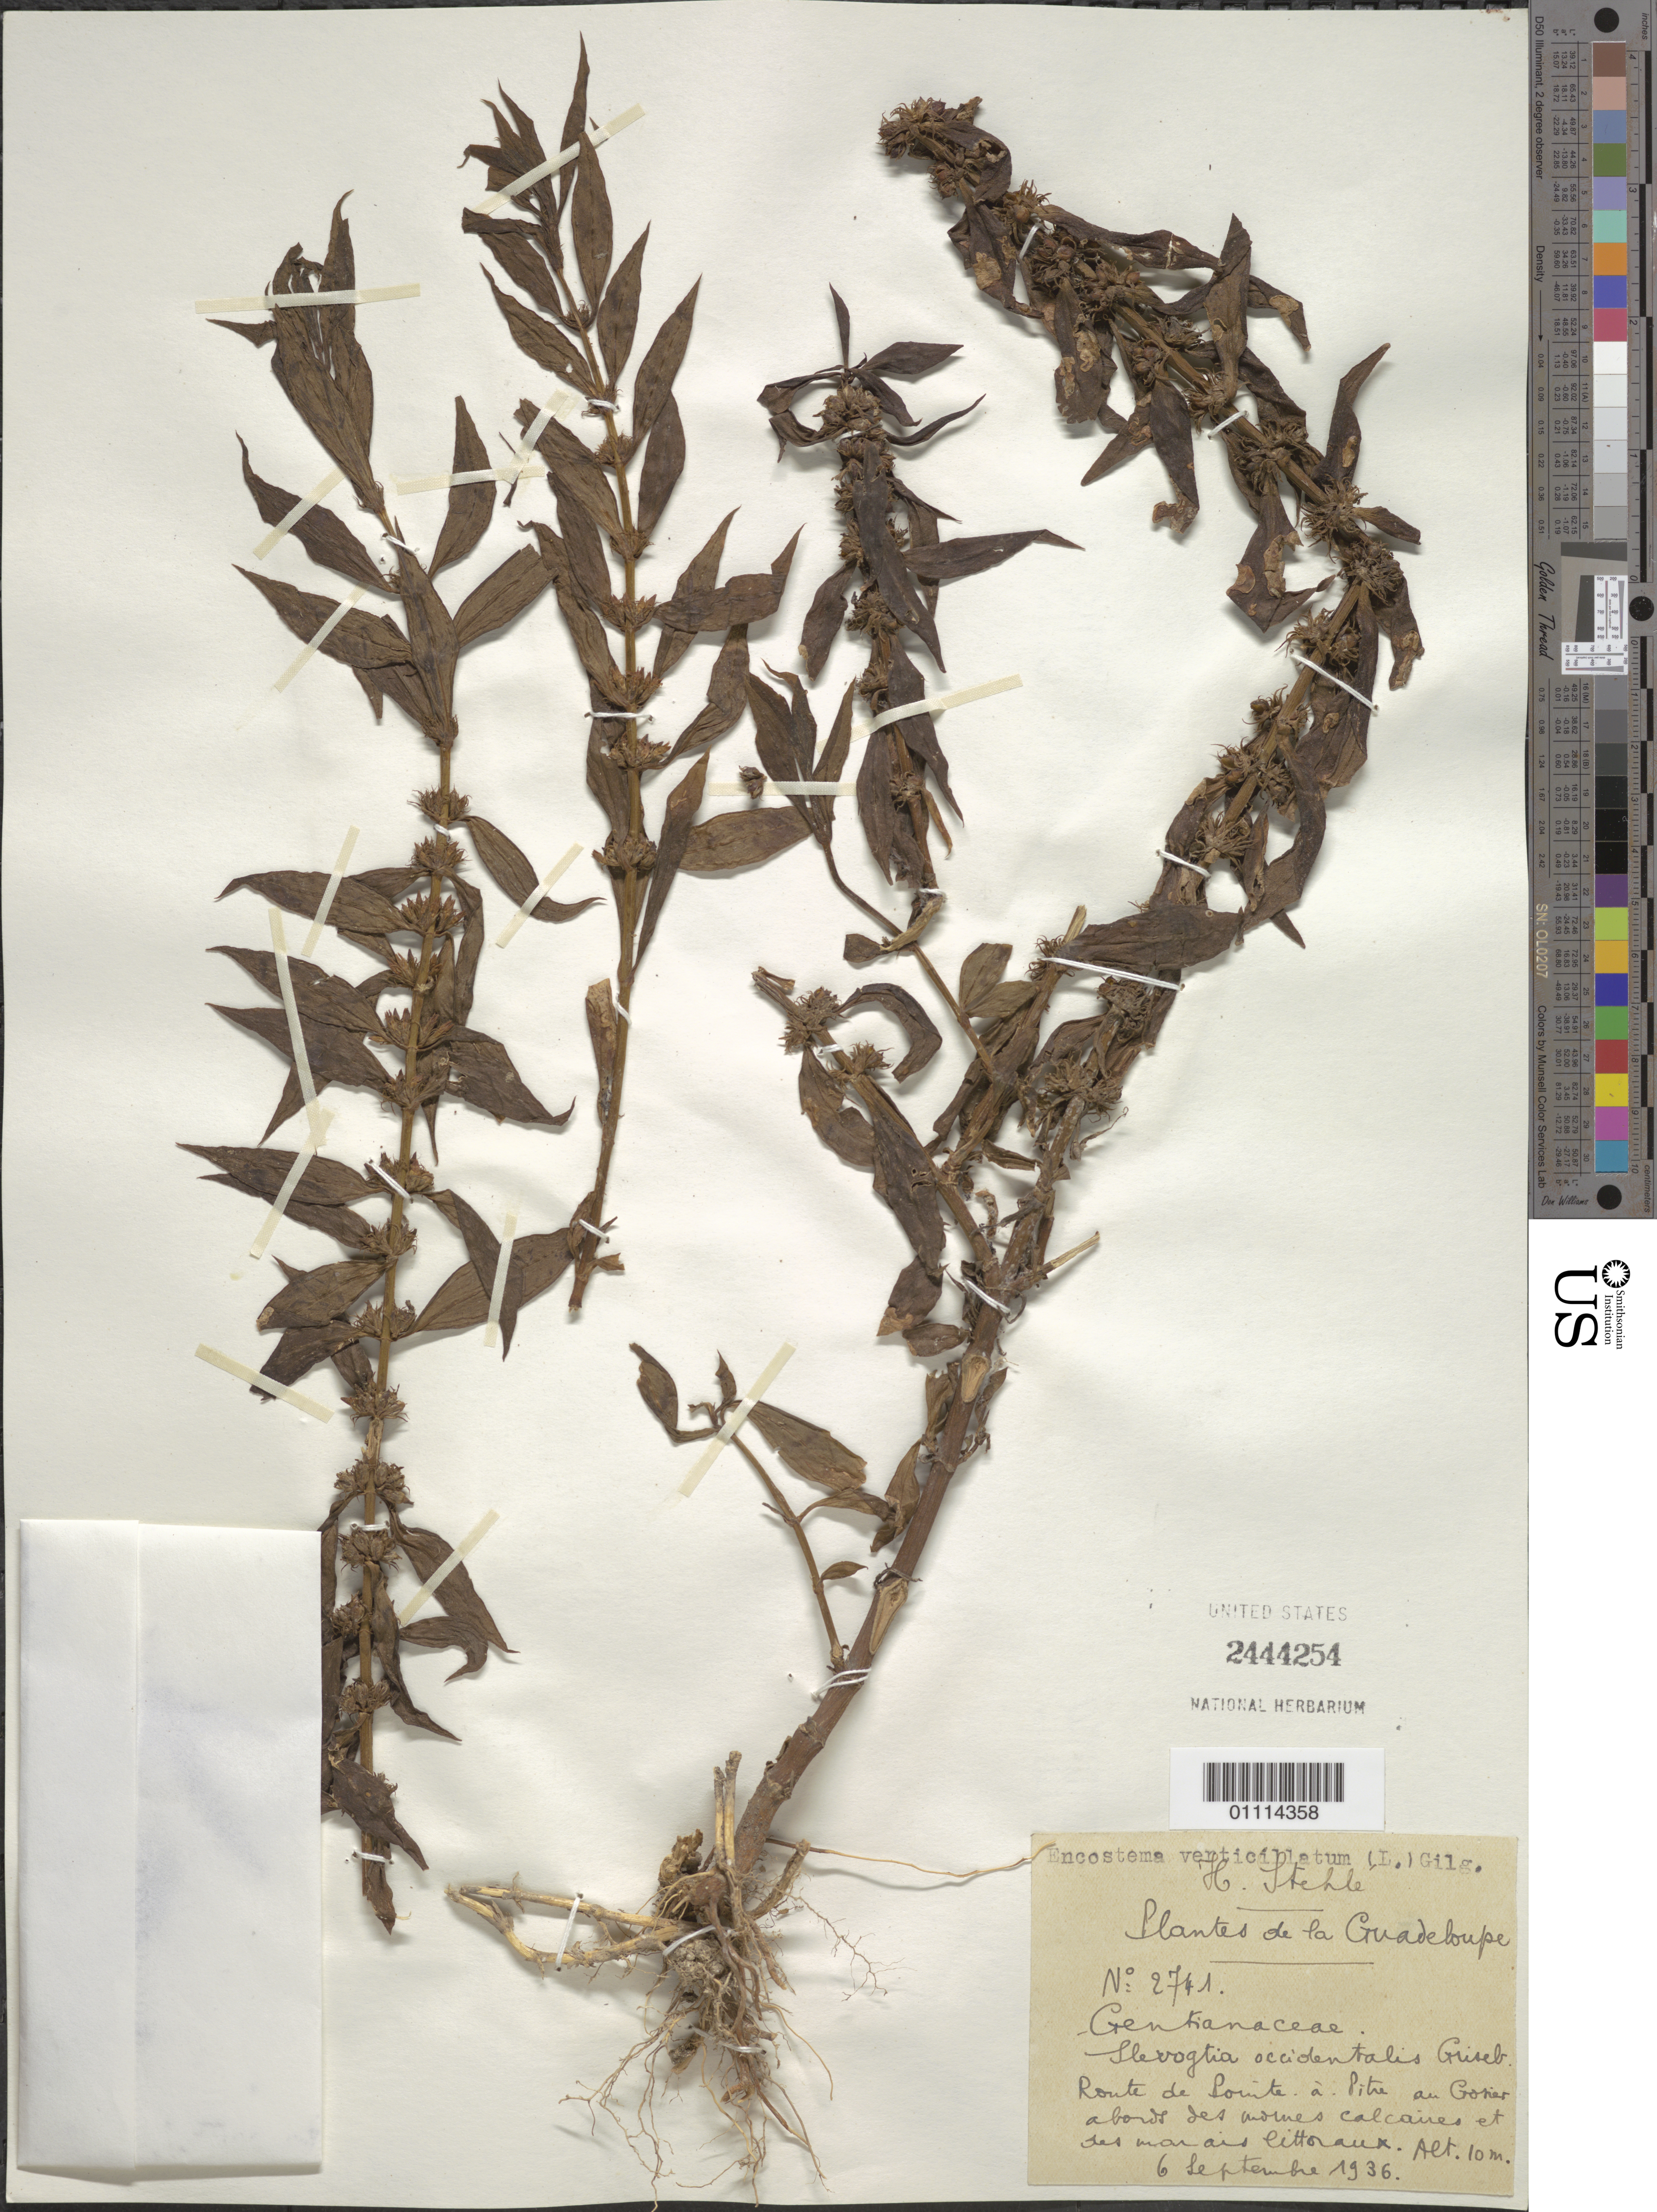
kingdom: Plantae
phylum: Tracheophyta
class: Magnoliopsida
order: Gentianales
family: Gentianaceae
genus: Enicostema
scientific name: Enicostema verticillatum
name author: (L.) Engl.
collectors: H. Stehlé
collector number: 2741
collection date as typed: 06 Sep 1936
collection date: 1936-09-06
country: Guadeloupe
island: Grande Terre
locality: Route de Pointe a Pitre au Gotier abords des mornes calcaires et des monais littoraux.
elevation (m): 10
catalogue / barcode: US 2444254